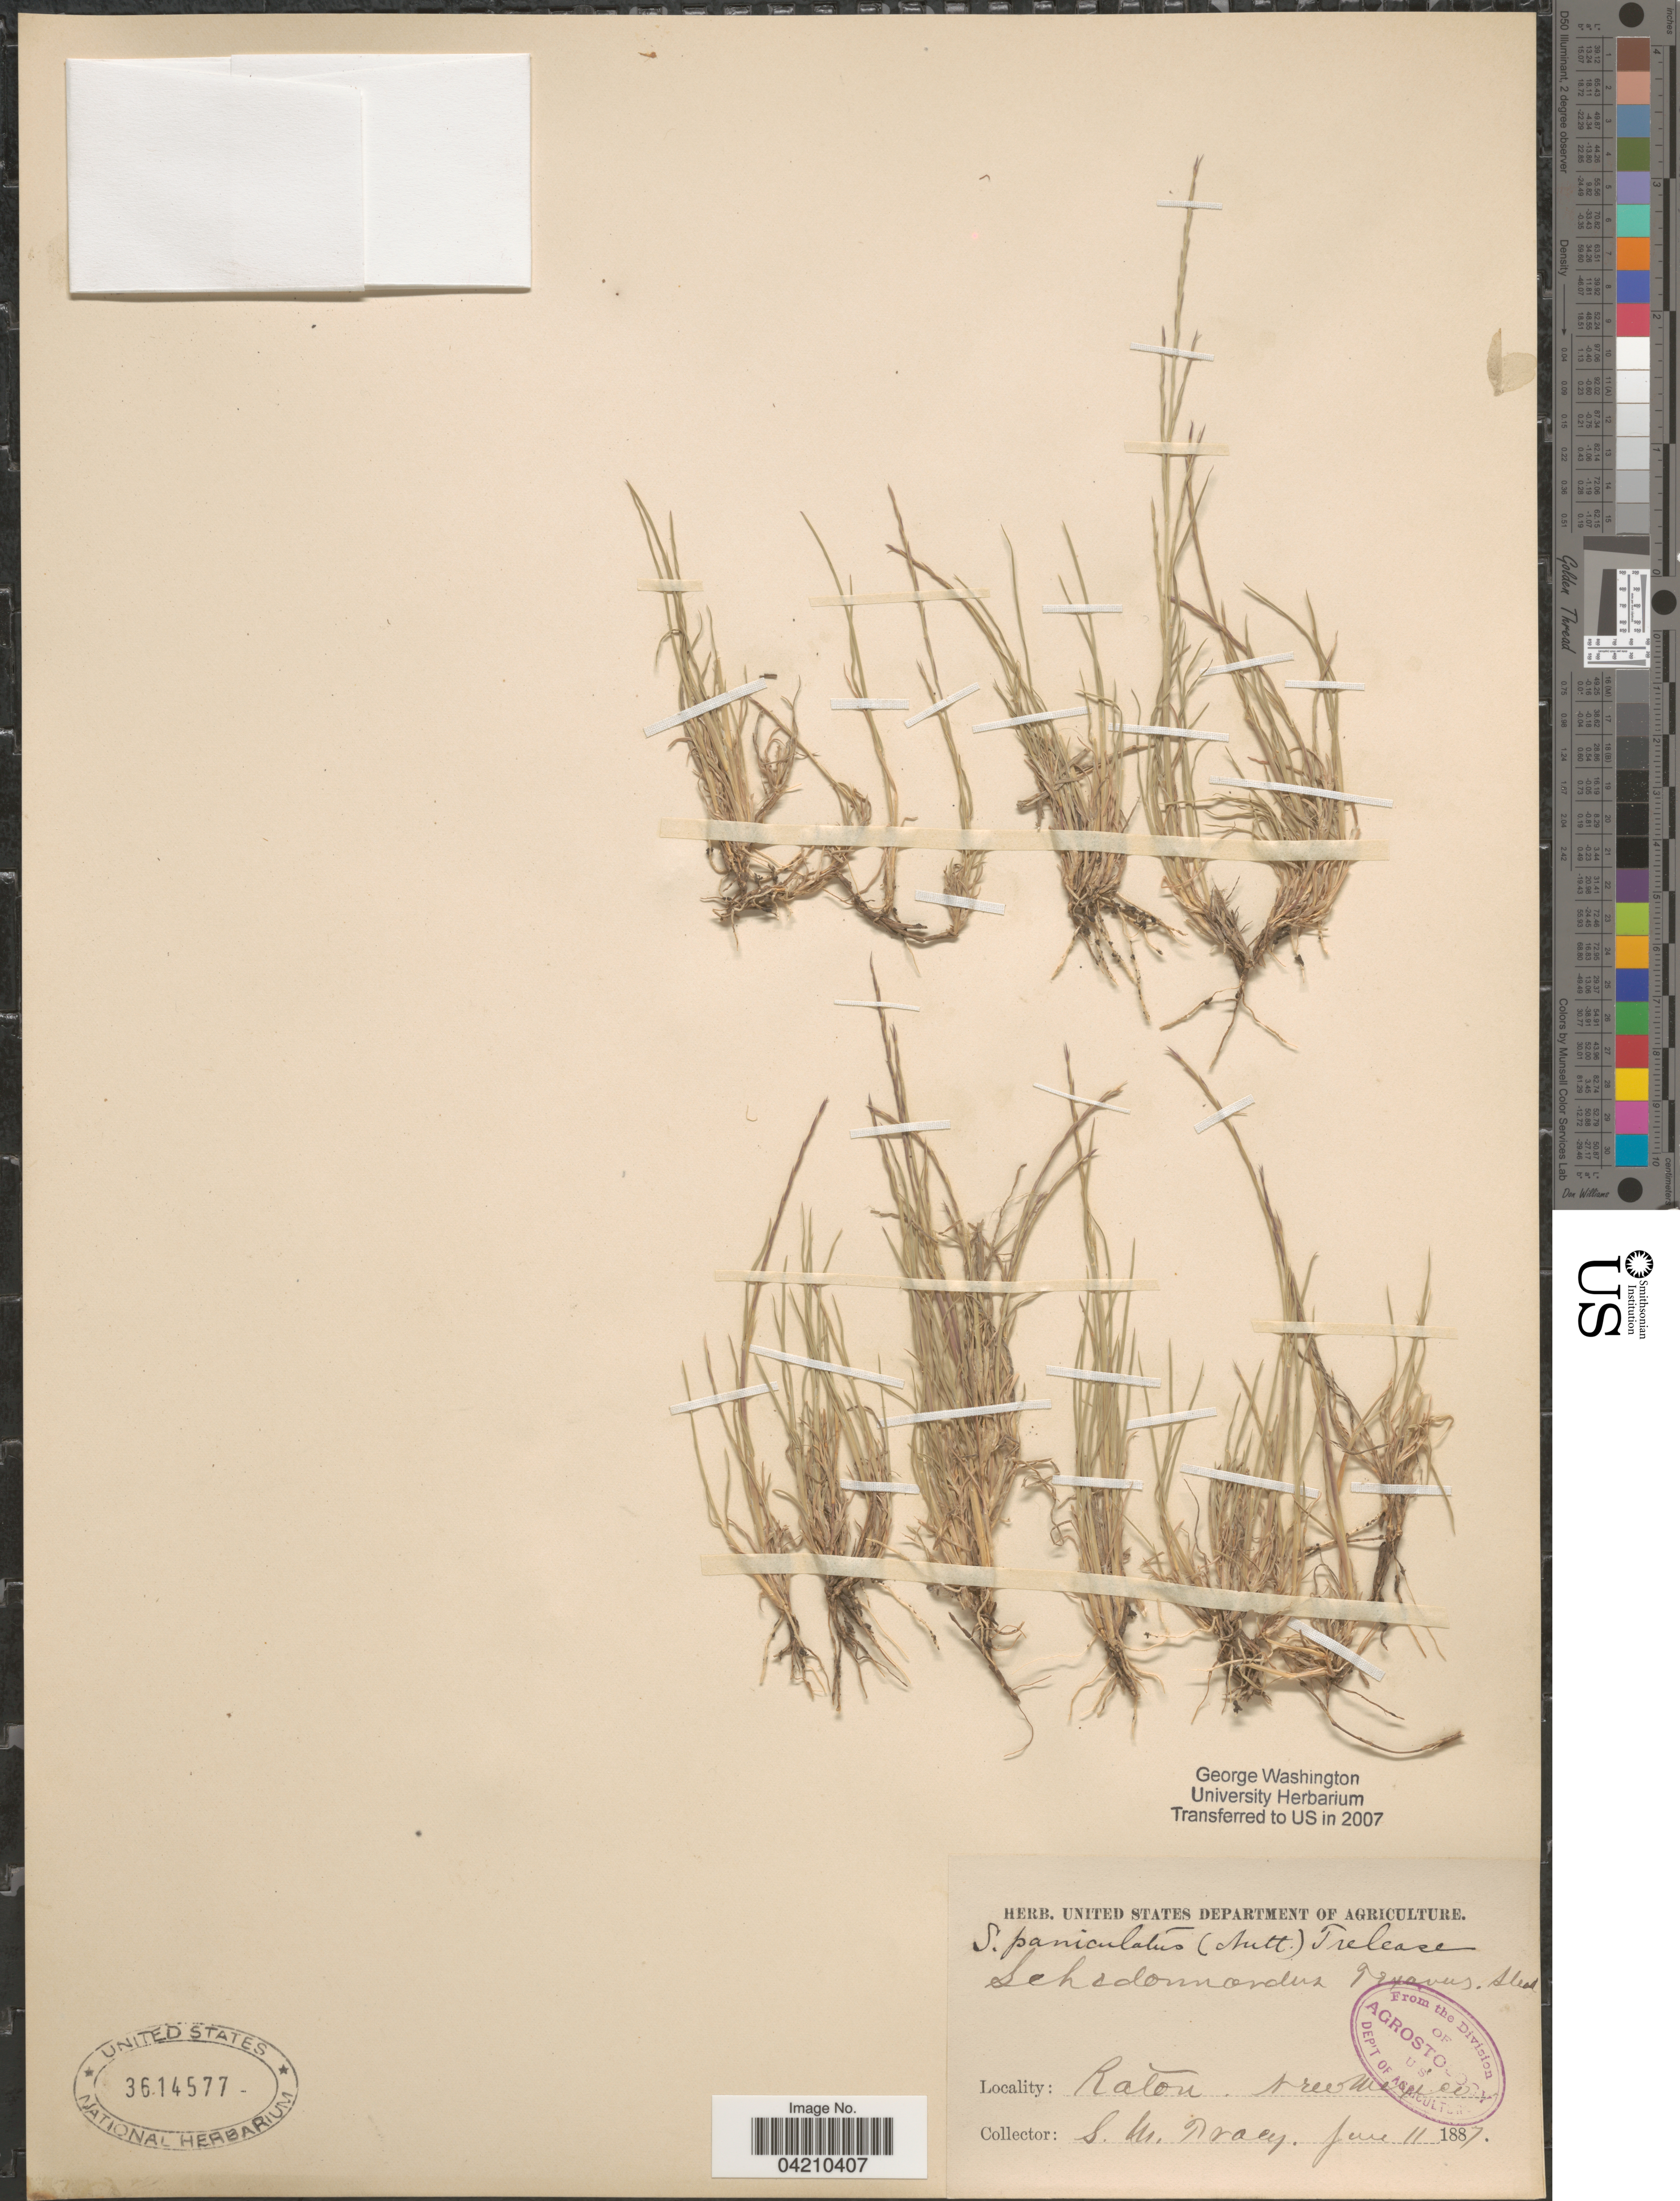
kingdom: Plantae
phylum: Tracheophyta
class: Liliopsida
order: Poales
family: Poaceae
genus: Muhlenbergia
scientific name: Muhlenbergia paniculata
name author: (Nutt.) Columbus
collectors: S. M. Tracy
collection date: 1887-06-11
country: United States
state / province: New Mexico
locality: Raton.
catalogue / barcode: US 3614577